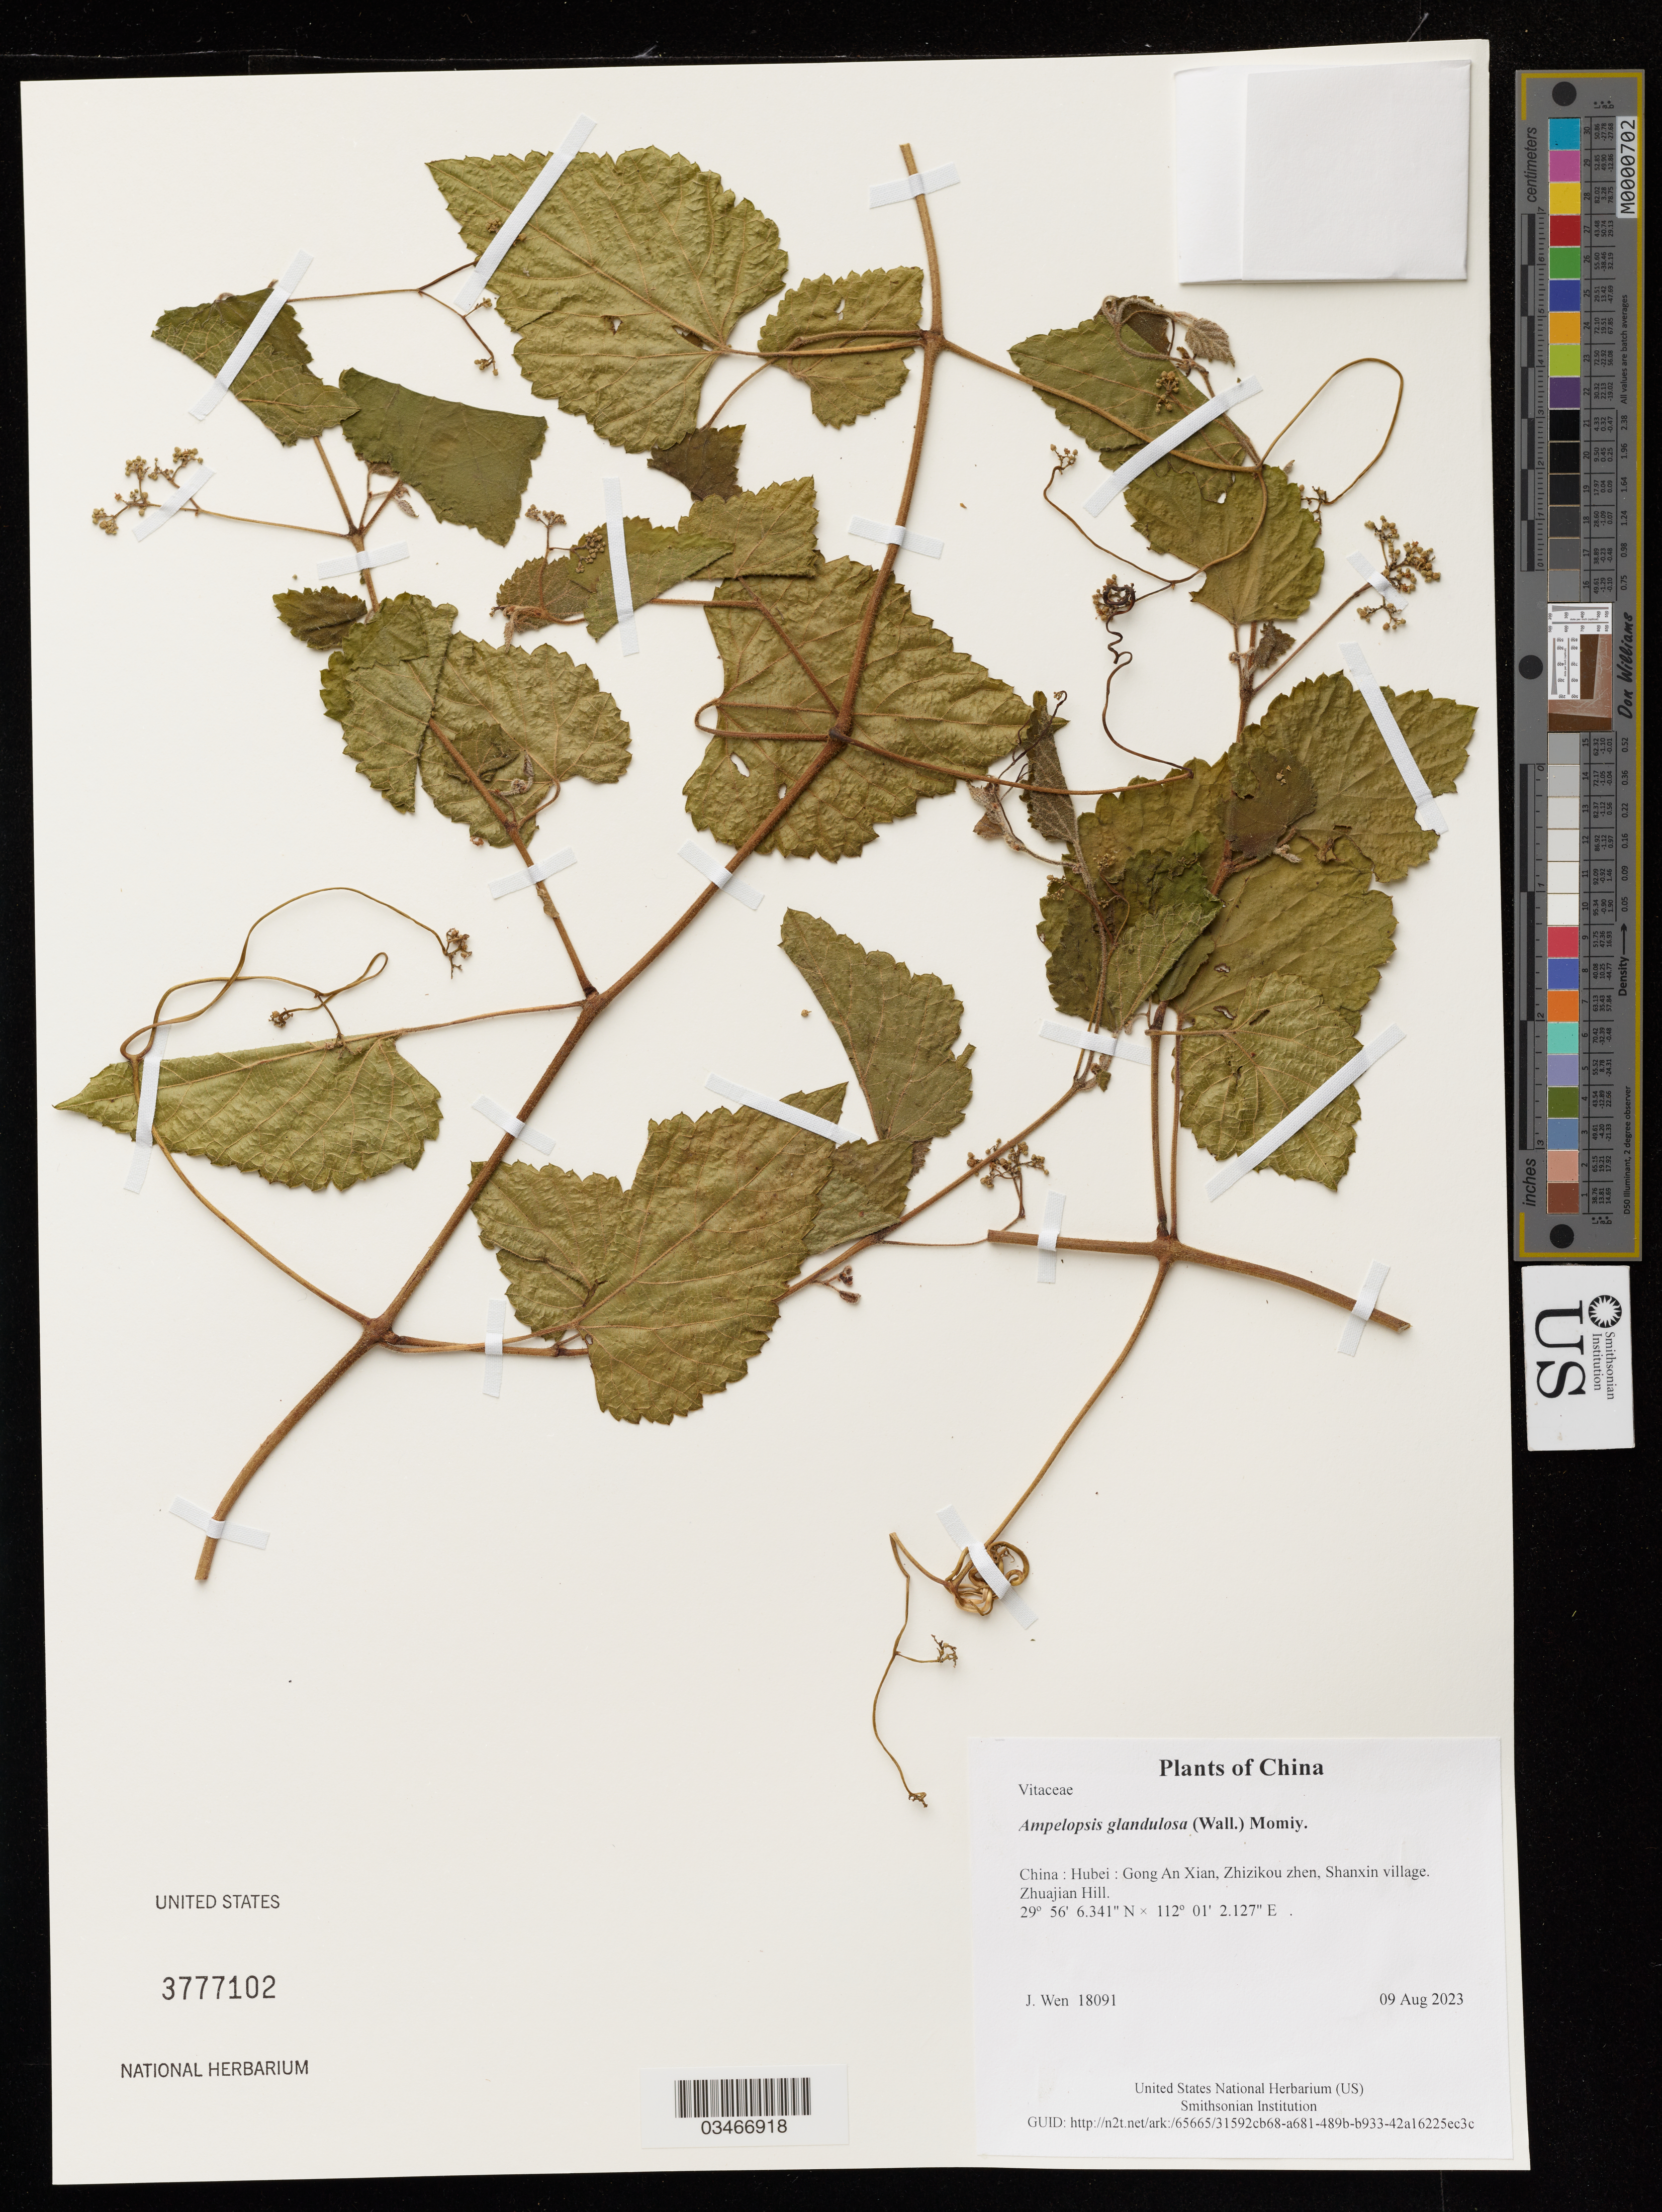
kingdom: Plantae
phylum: Tracheophyta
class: Magnoliopsida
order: Vitales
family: Vitaceae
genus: Ampelopsis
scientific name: Ampelopsis glandulosa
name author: (Wall.) Momiy.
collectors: J. Wen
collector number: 18091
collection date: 2023-08-09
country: China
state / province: Hubei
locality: Gong An Xian, Zhizikou zhen, Shanxin village. Zhuajian Hill.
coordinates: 29.9350948 N, 112.0172576 E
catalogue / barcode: US 3777102